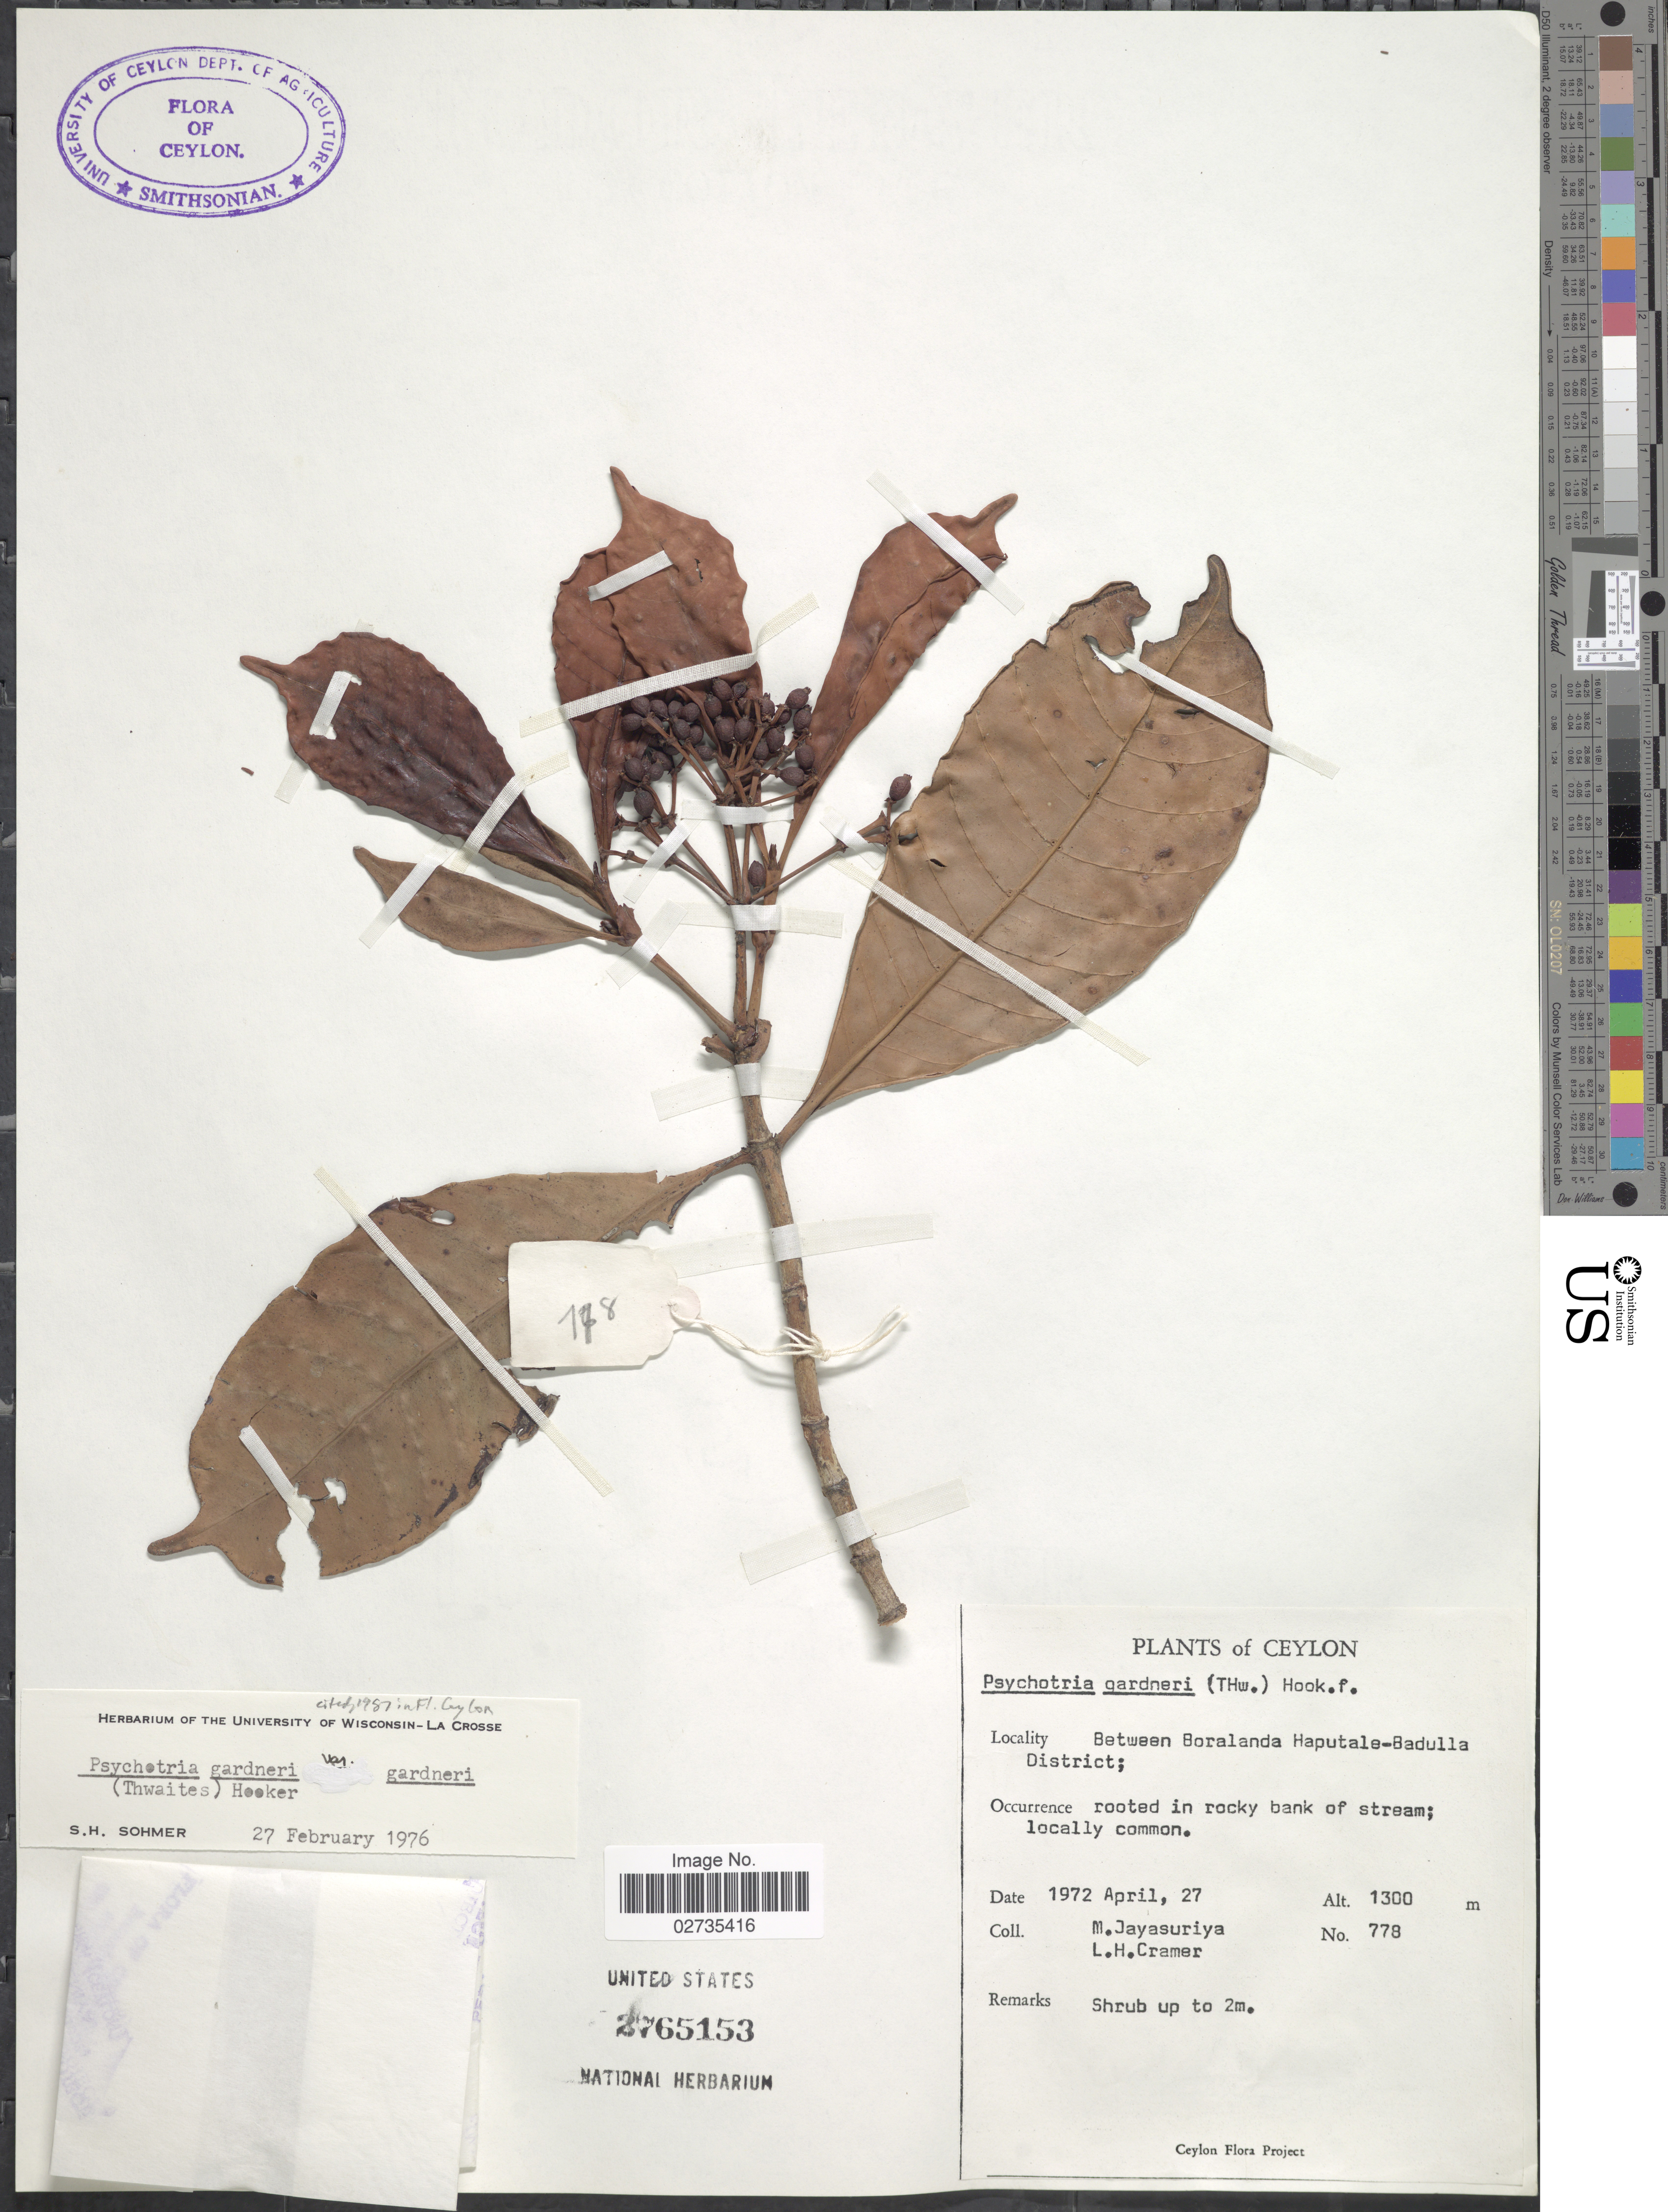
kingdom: Plantae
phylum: Tracheophyta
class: Magnoliopsida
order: Gentianales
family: Rubiaceae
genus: Psychotria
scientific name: Psychotria gardneri var. gardneri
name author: Hook. f.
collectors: M. Jayasuriya & L. H. Cramer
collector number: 778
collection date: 1972-04-27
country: Sri Lanka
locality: Ceylon. Between Boralanda Haputale-Badulla District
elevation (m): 1300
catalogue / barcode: US 2765153